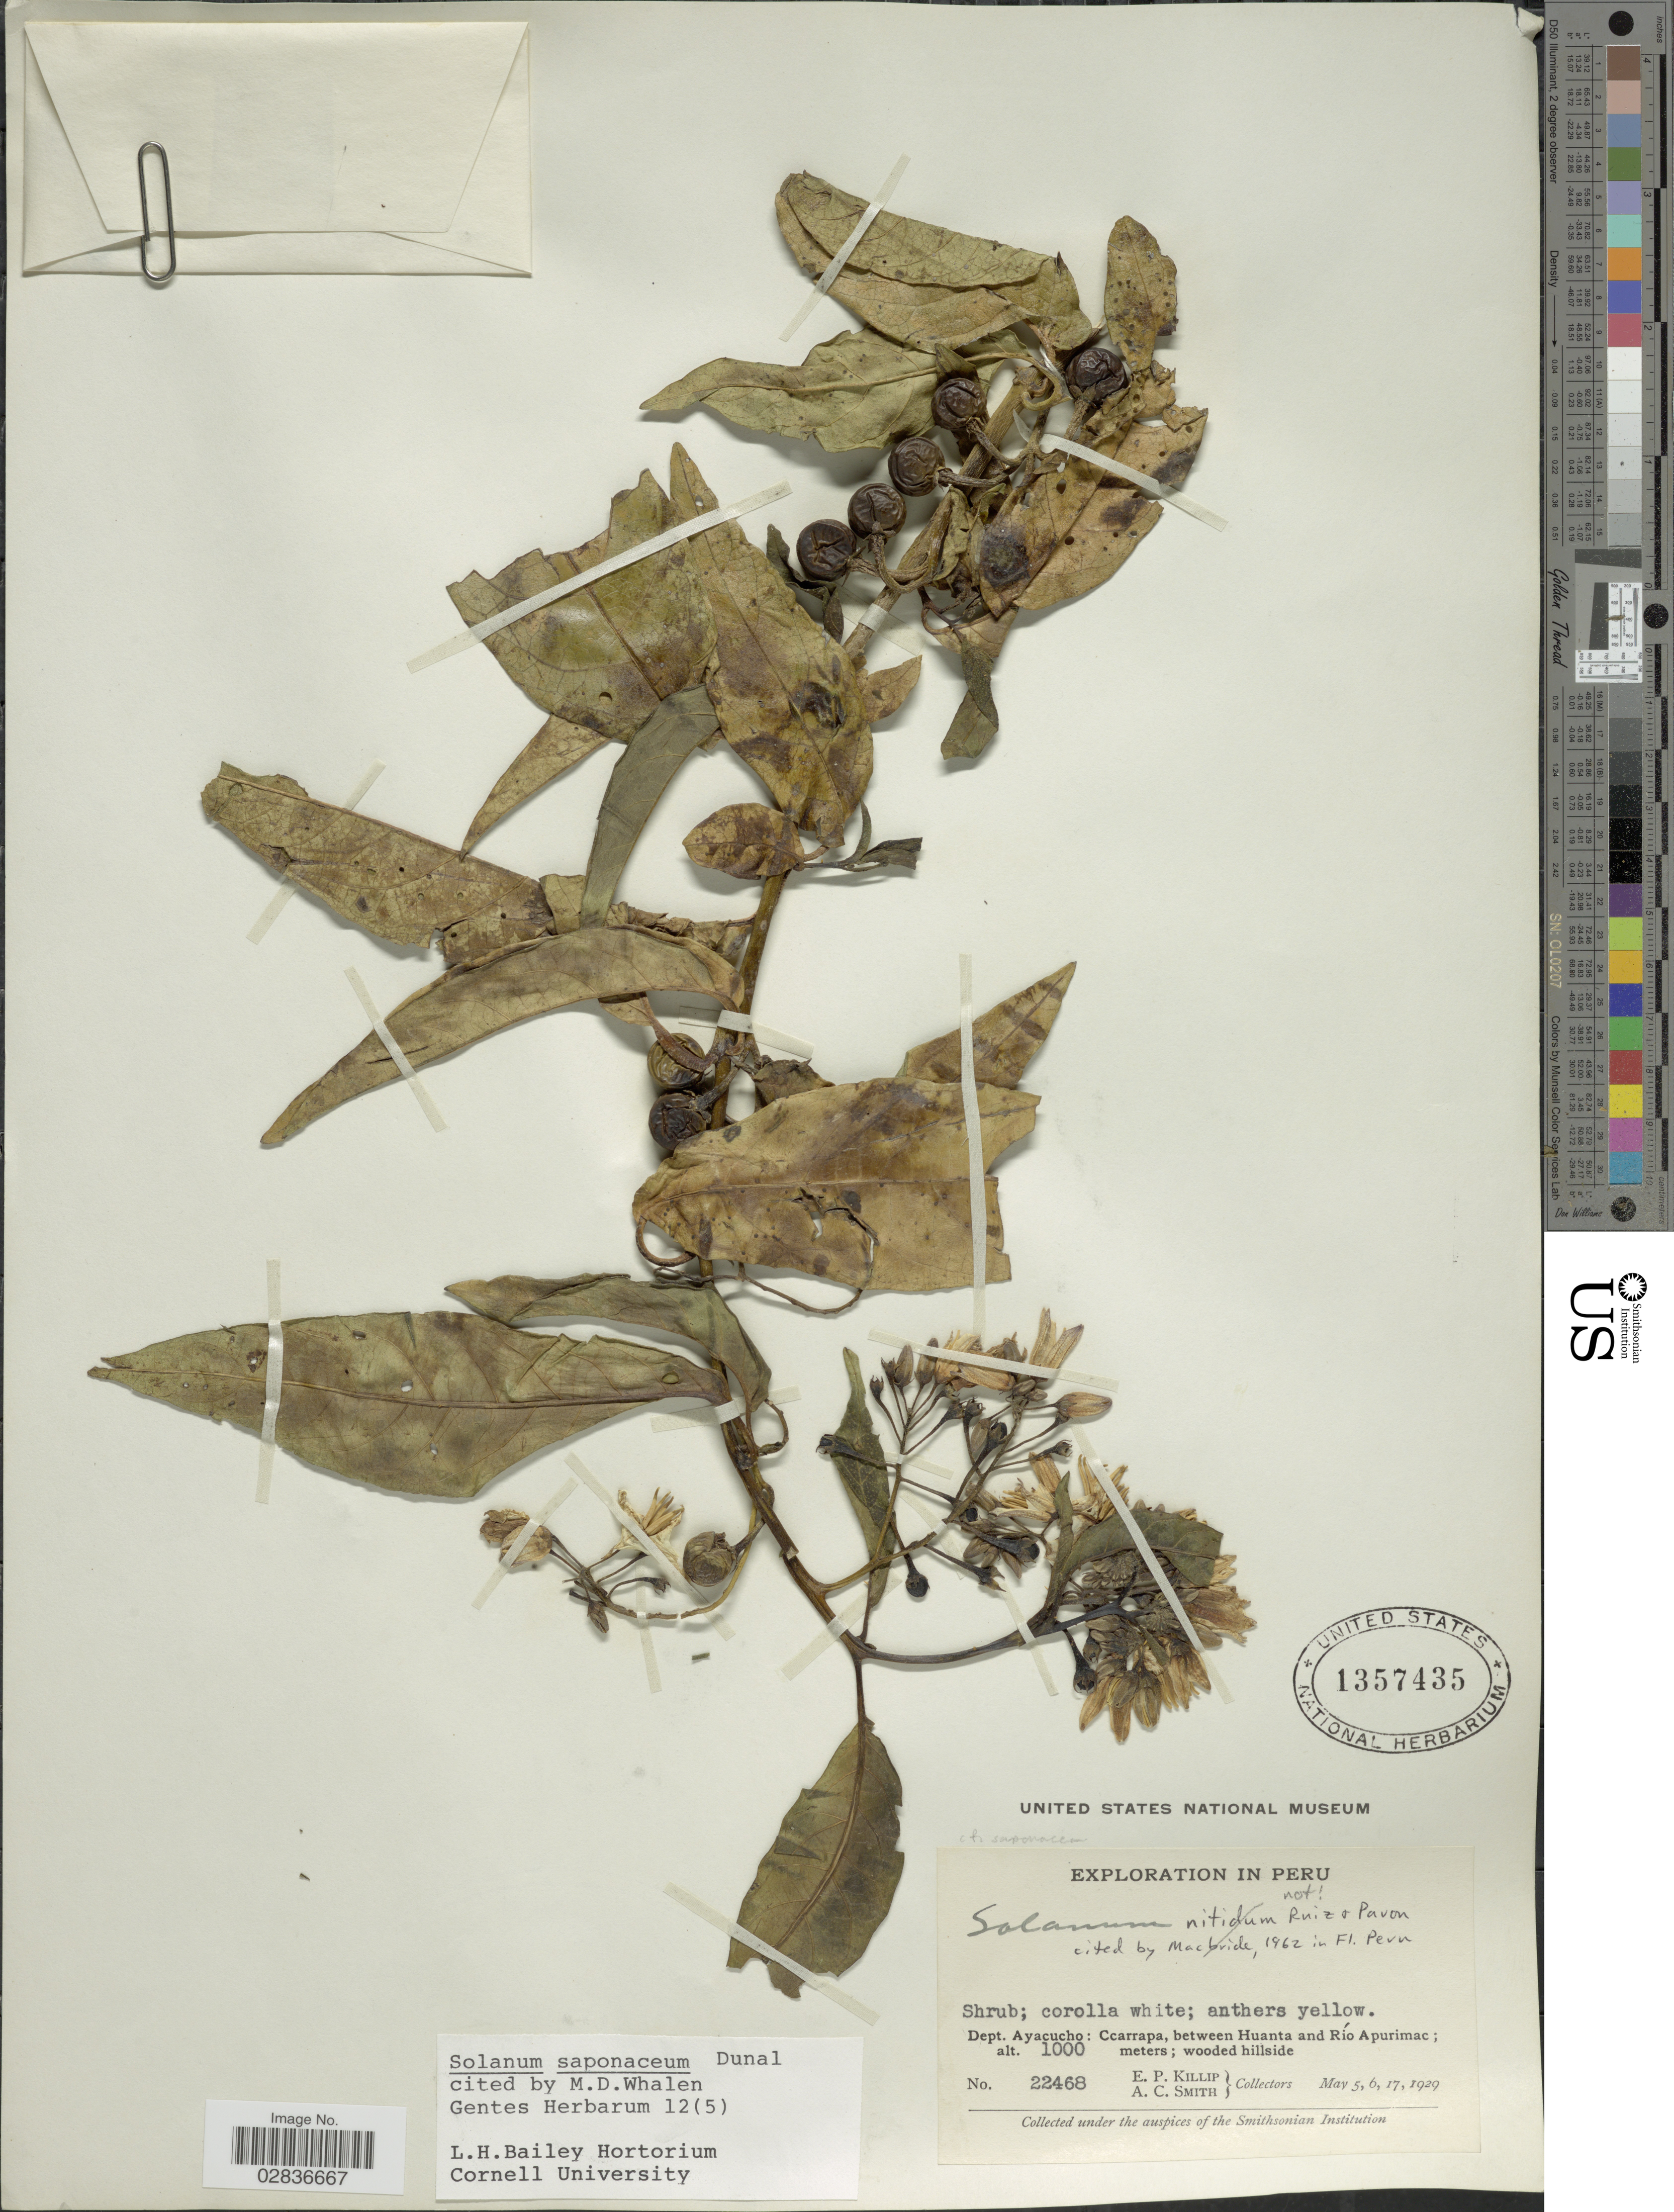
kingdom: Plantae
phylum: Tracheophyta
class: Magnoliopsida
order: Solanales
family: Solanaceae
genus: Solanum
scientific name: Solanum saponaceum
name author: Dunal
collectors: E. P. Killip & A. C. Smith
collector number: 22468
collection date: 1929-05-05/1929-05-17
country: Peru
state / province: Ayacucho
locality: Dept. Ayacucho: Ccarrapa, between Huanta and Río Apurimac.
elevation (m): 1000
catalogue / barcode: US 1357435